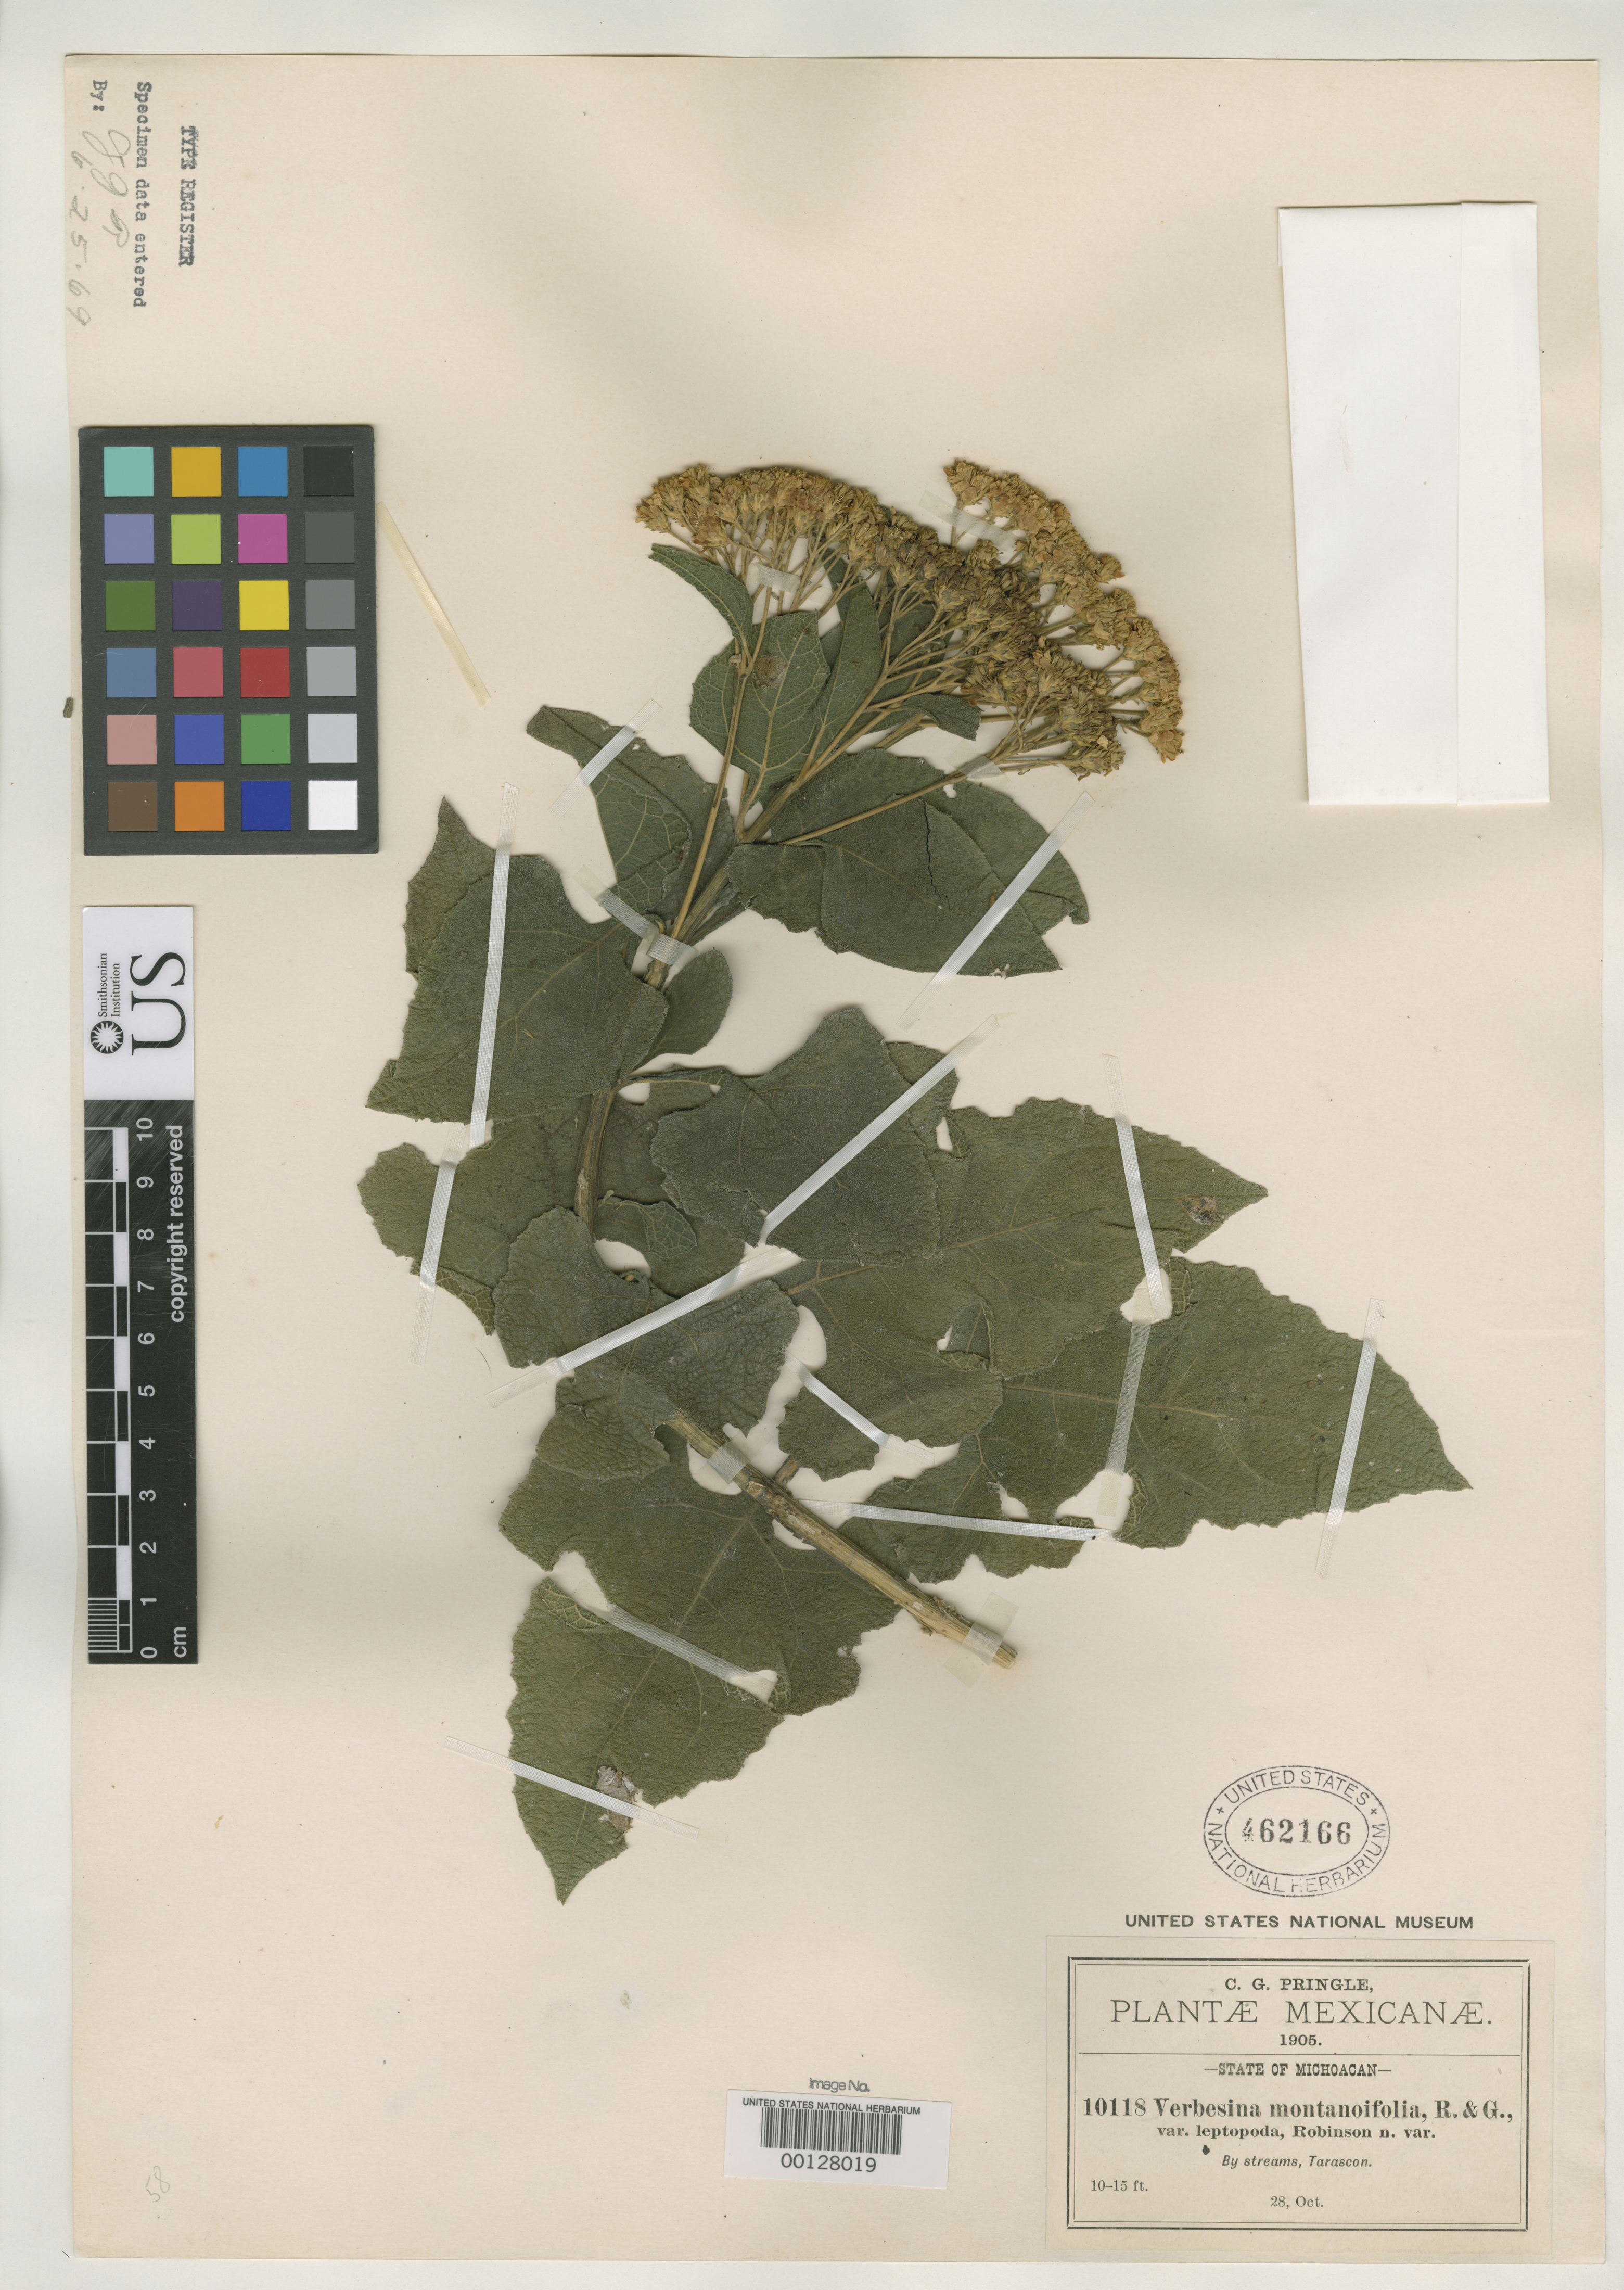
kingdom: Plantae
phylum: Tracheophyta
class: Magnoliopsida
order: Asterales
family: Asteraceae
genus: Verbesina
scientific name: Verbesina montanoifolia var. leptopoda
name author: B.L. Rob.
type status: Isotype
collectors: C. G. Pringle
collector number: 10118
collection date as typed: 28 Oct 1905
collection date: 1905-10-28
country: Mexico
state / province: Michoacán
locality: Tarascon.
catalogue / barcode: US 462166